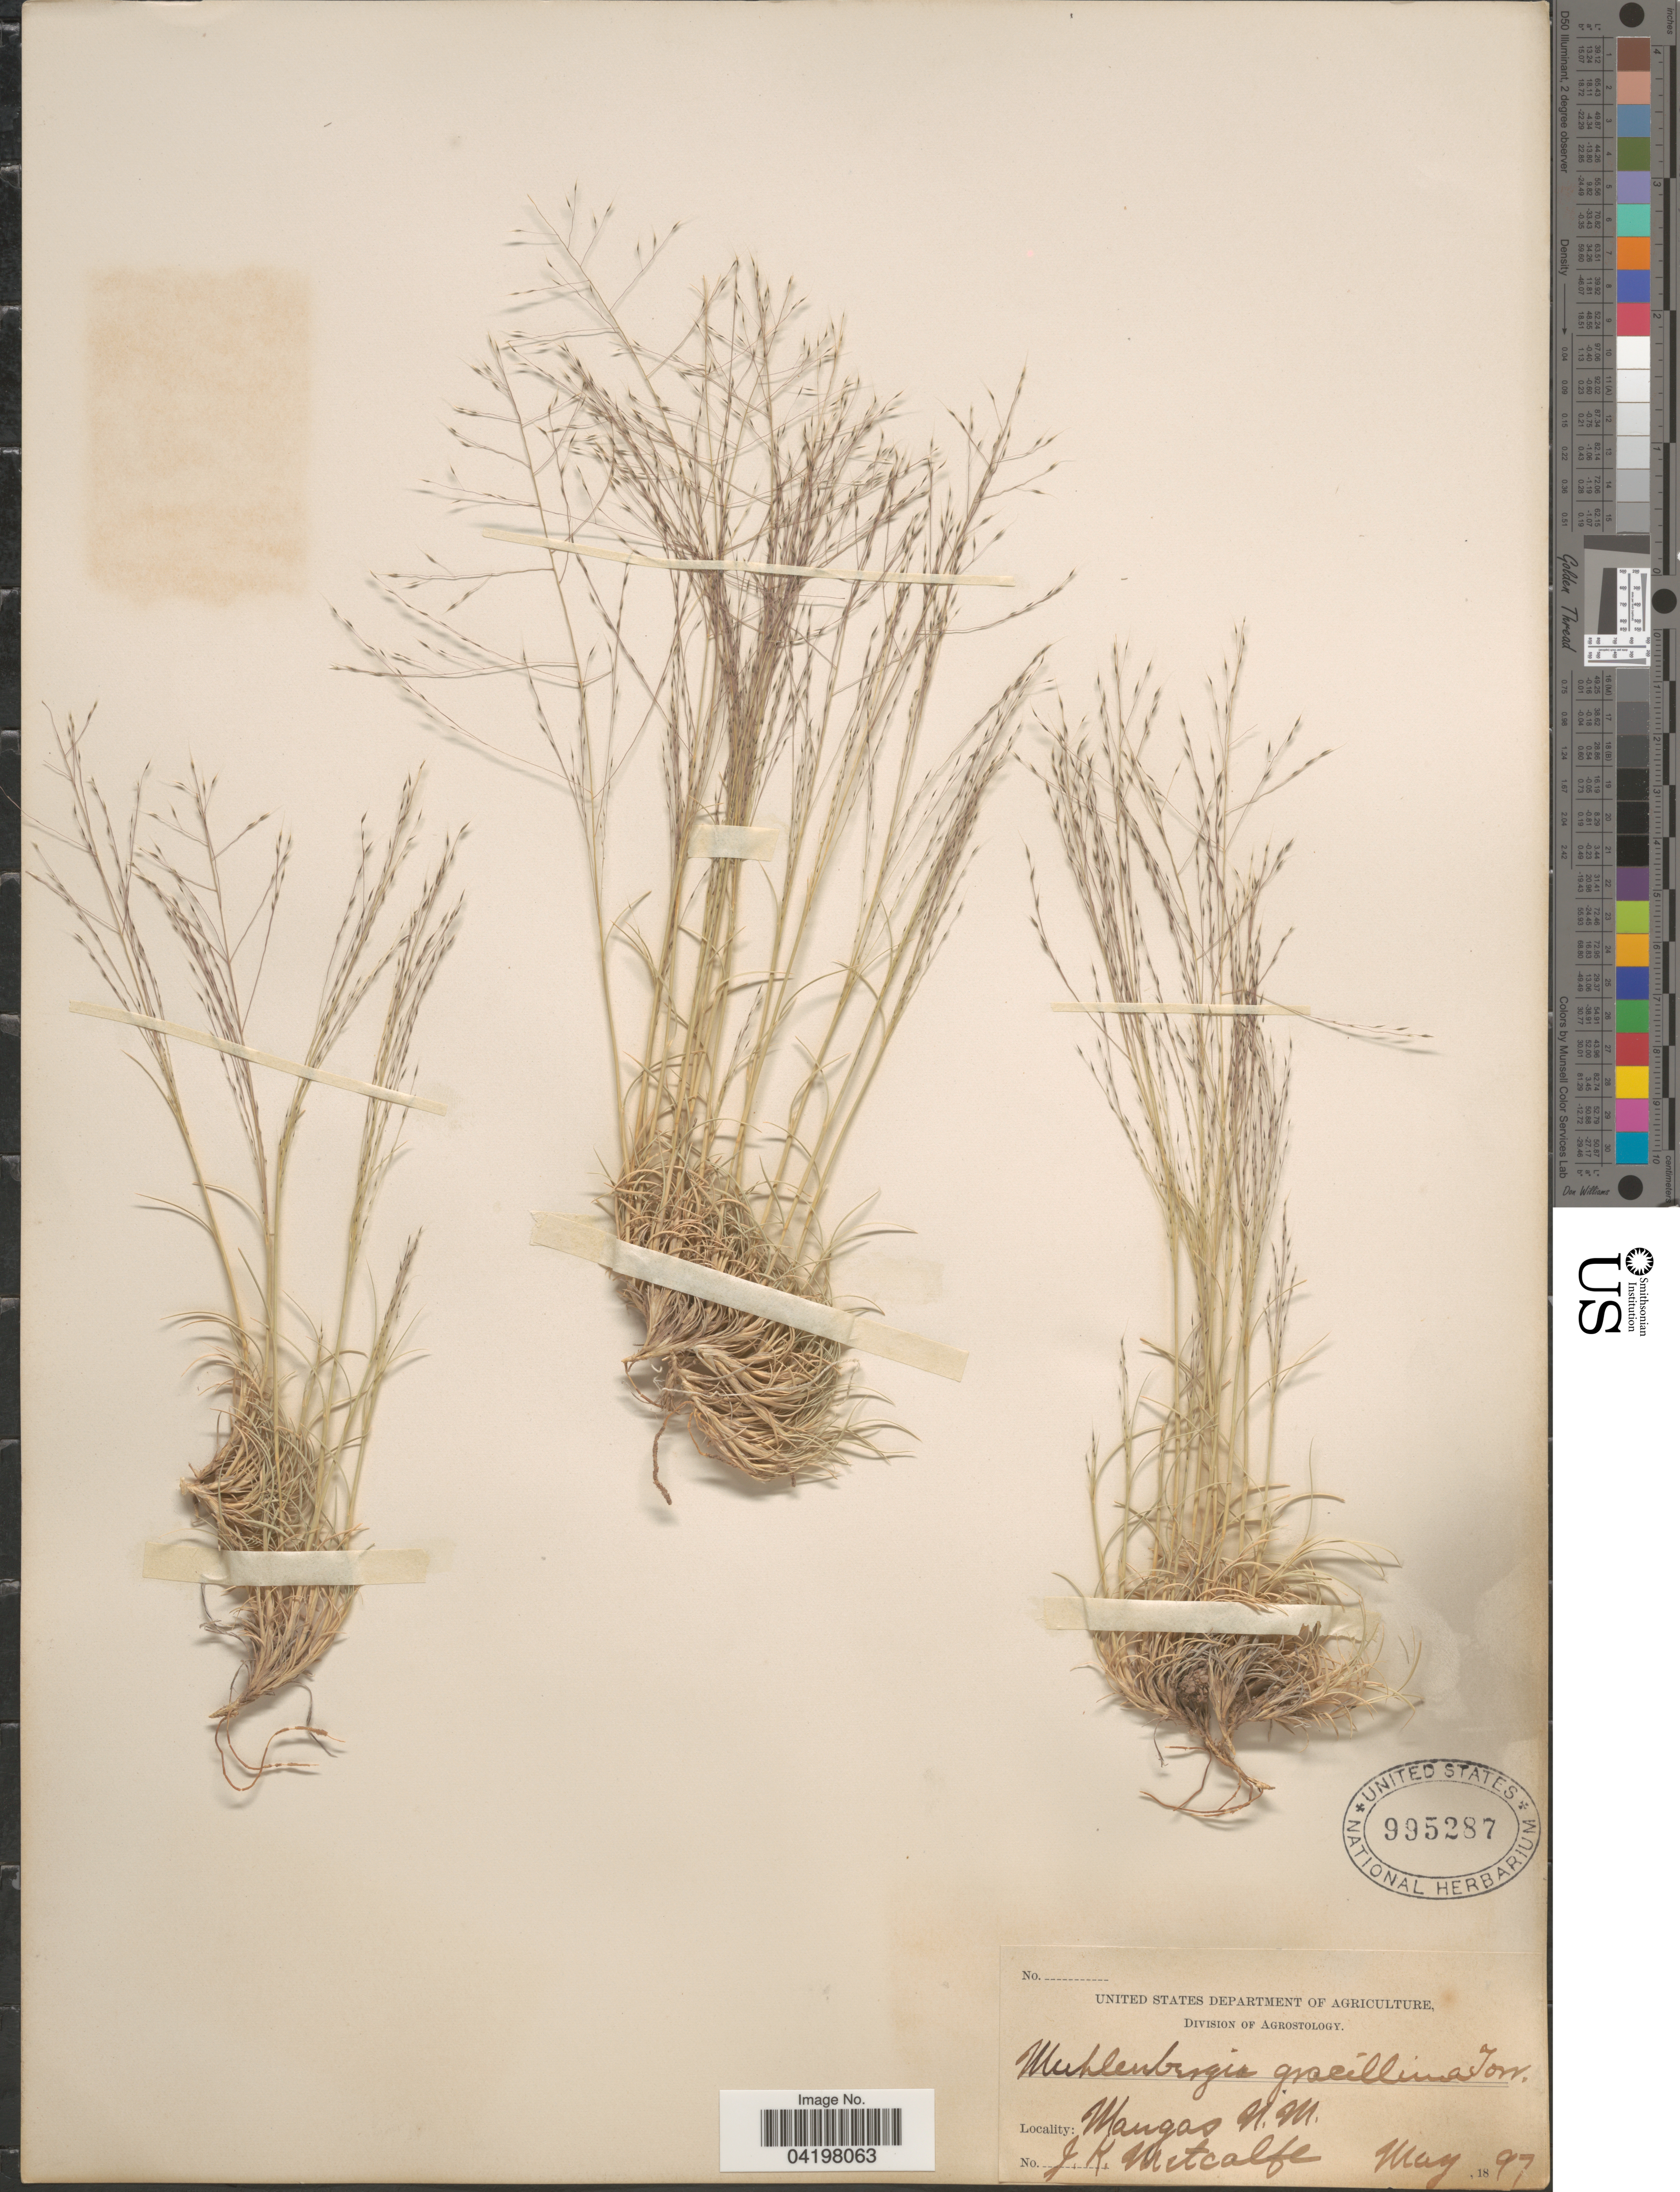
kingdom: Plantae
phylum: Tracheophyta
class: Liliopsida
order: Poales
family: Poaceae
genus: Muhlenbergia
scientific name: Muhlenbergia torreyi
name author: (Kunth) Hitchc. ex Bush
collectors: J. Metcalfe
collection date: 1897-05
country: United States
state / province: New Mexico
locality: Mangas.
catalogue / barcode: US 995287